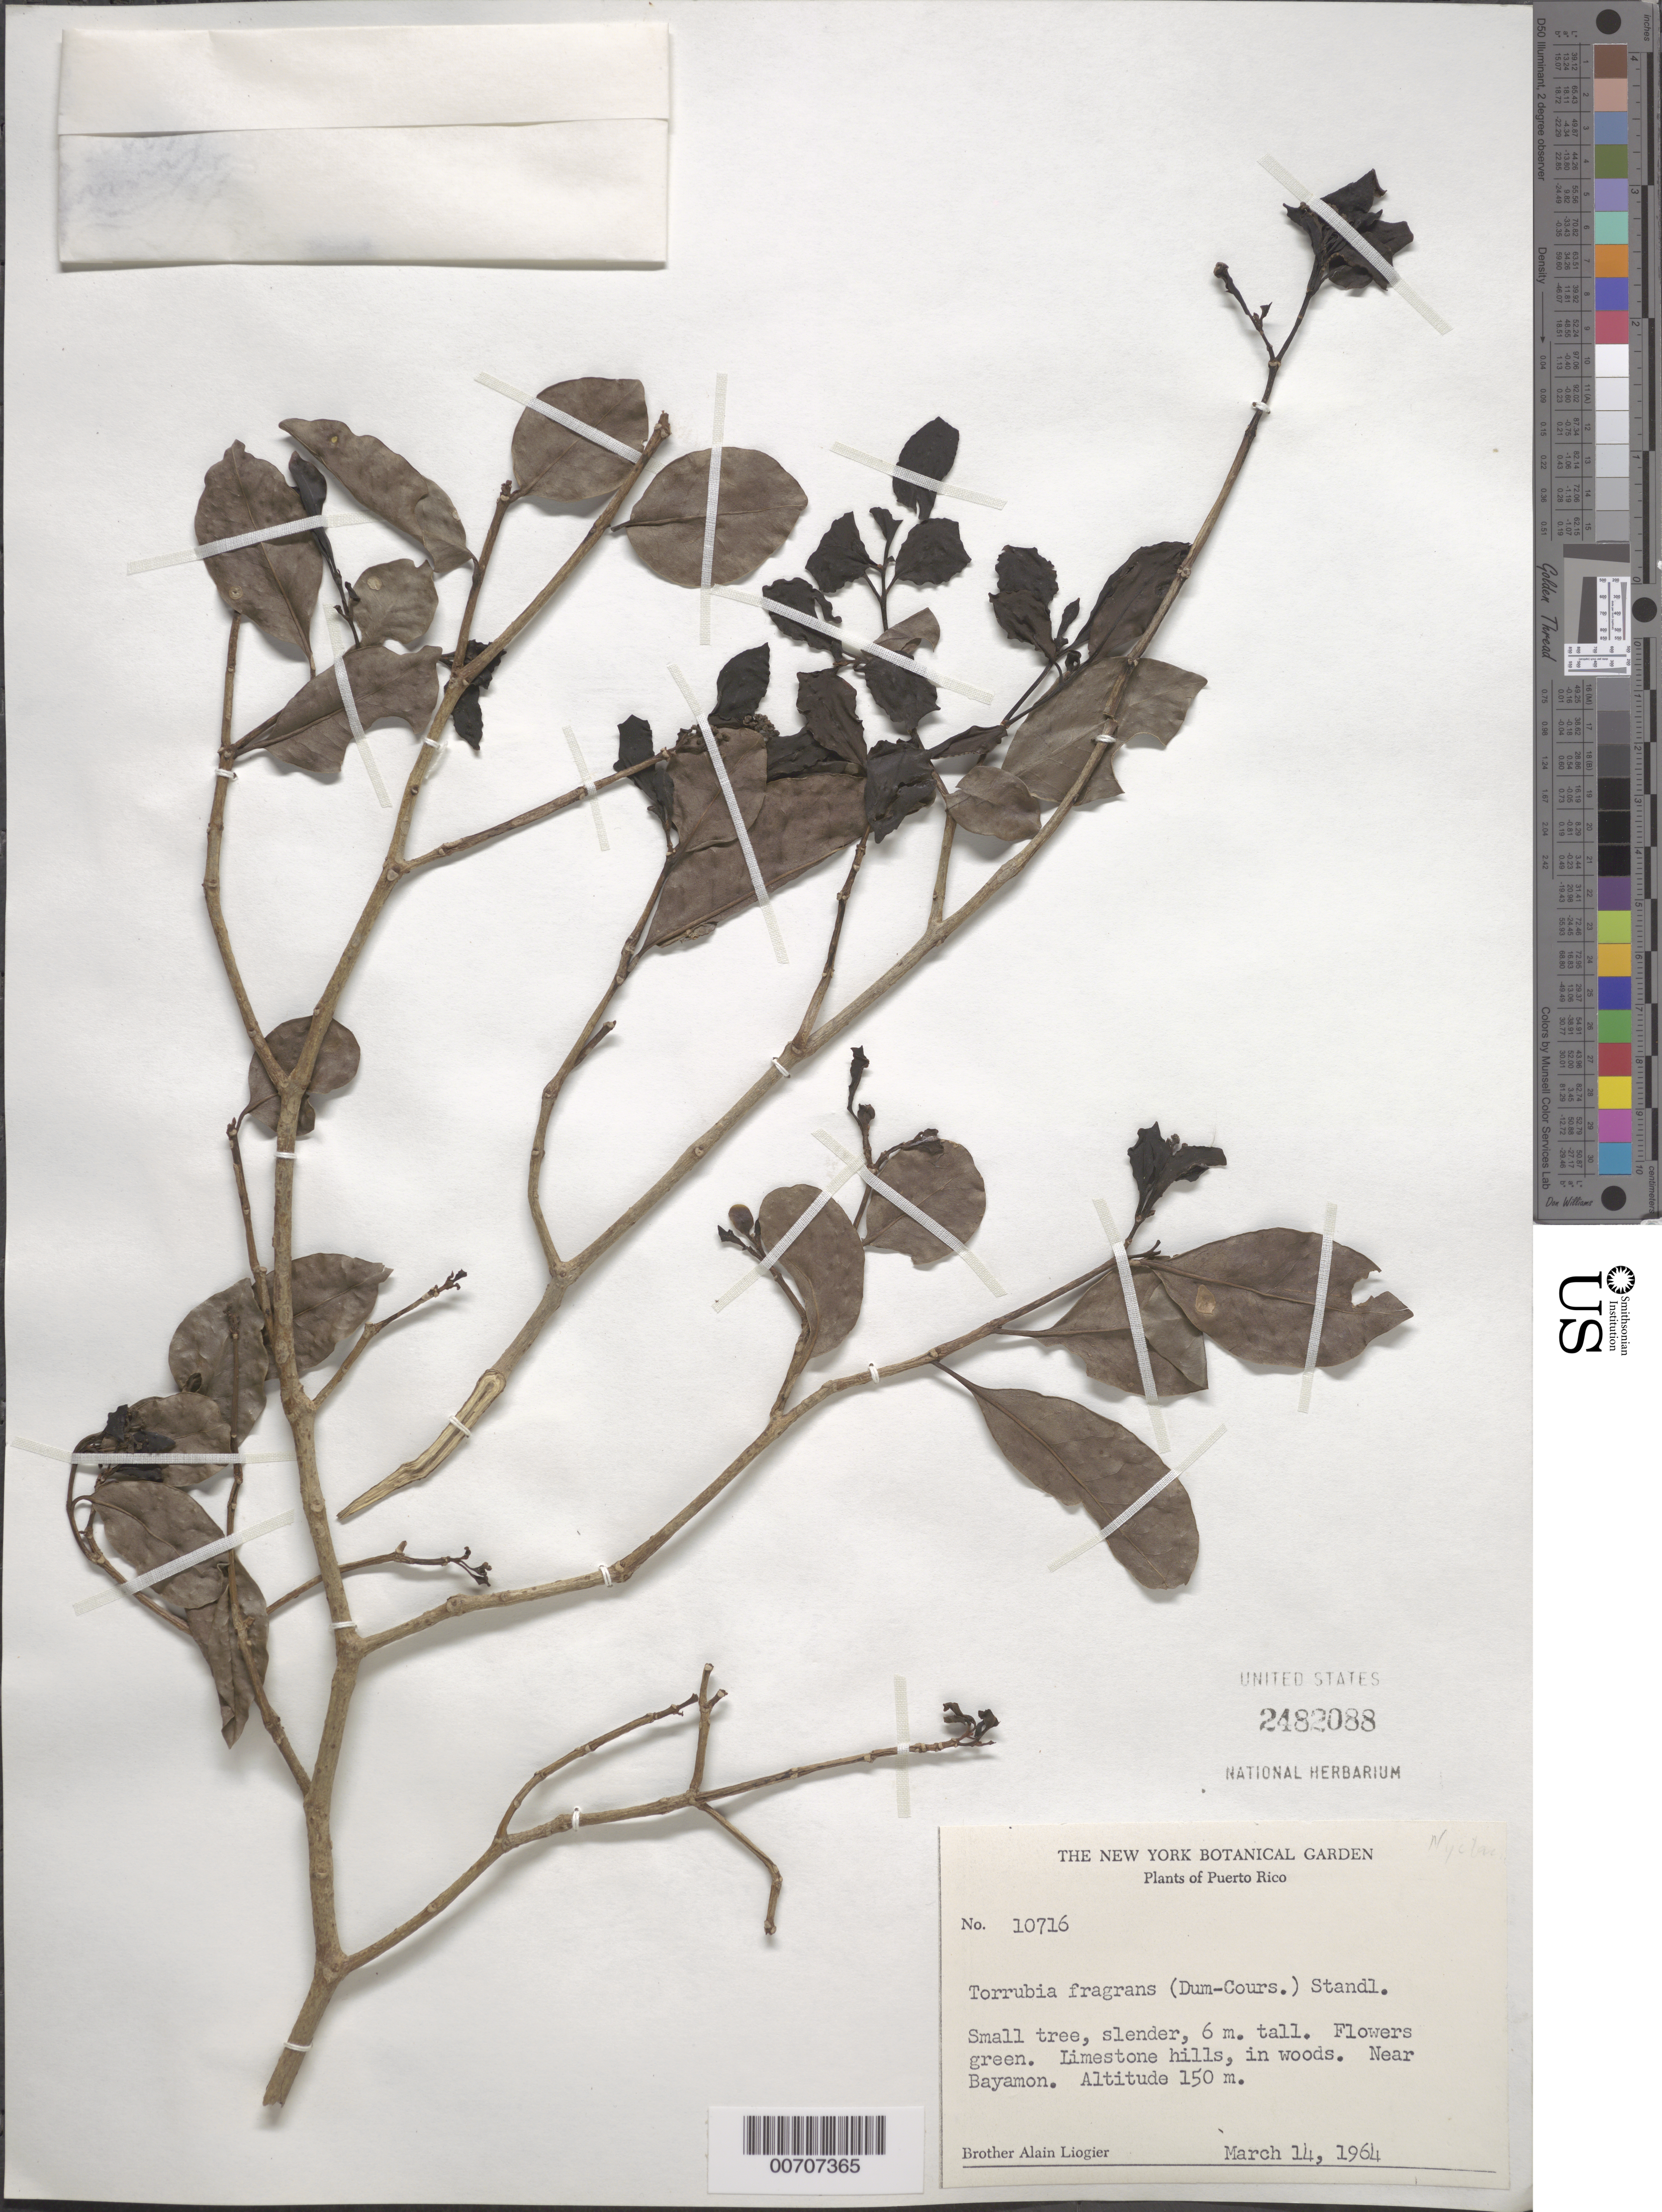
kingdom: Plantae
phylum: Tracheophyta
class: Magnoliopsida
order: Caryophyllales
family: Nyctaginaceae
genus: Guapira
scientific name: Guapira fragrans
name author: (Dum. Cours.) Little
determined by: Strong, Mark T., (BOT), Smithsonian Institution - National Museum of Natural History (UNITED STATES)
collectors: A. H. Liogier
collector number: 10716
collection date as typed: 14 Mar 1964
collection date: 1964-03-14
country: Puerto Rico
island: Greater Antilles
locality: Bayamon, vic of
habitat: Limestone hills, in woods.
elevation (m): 150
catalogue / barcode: US 2482088